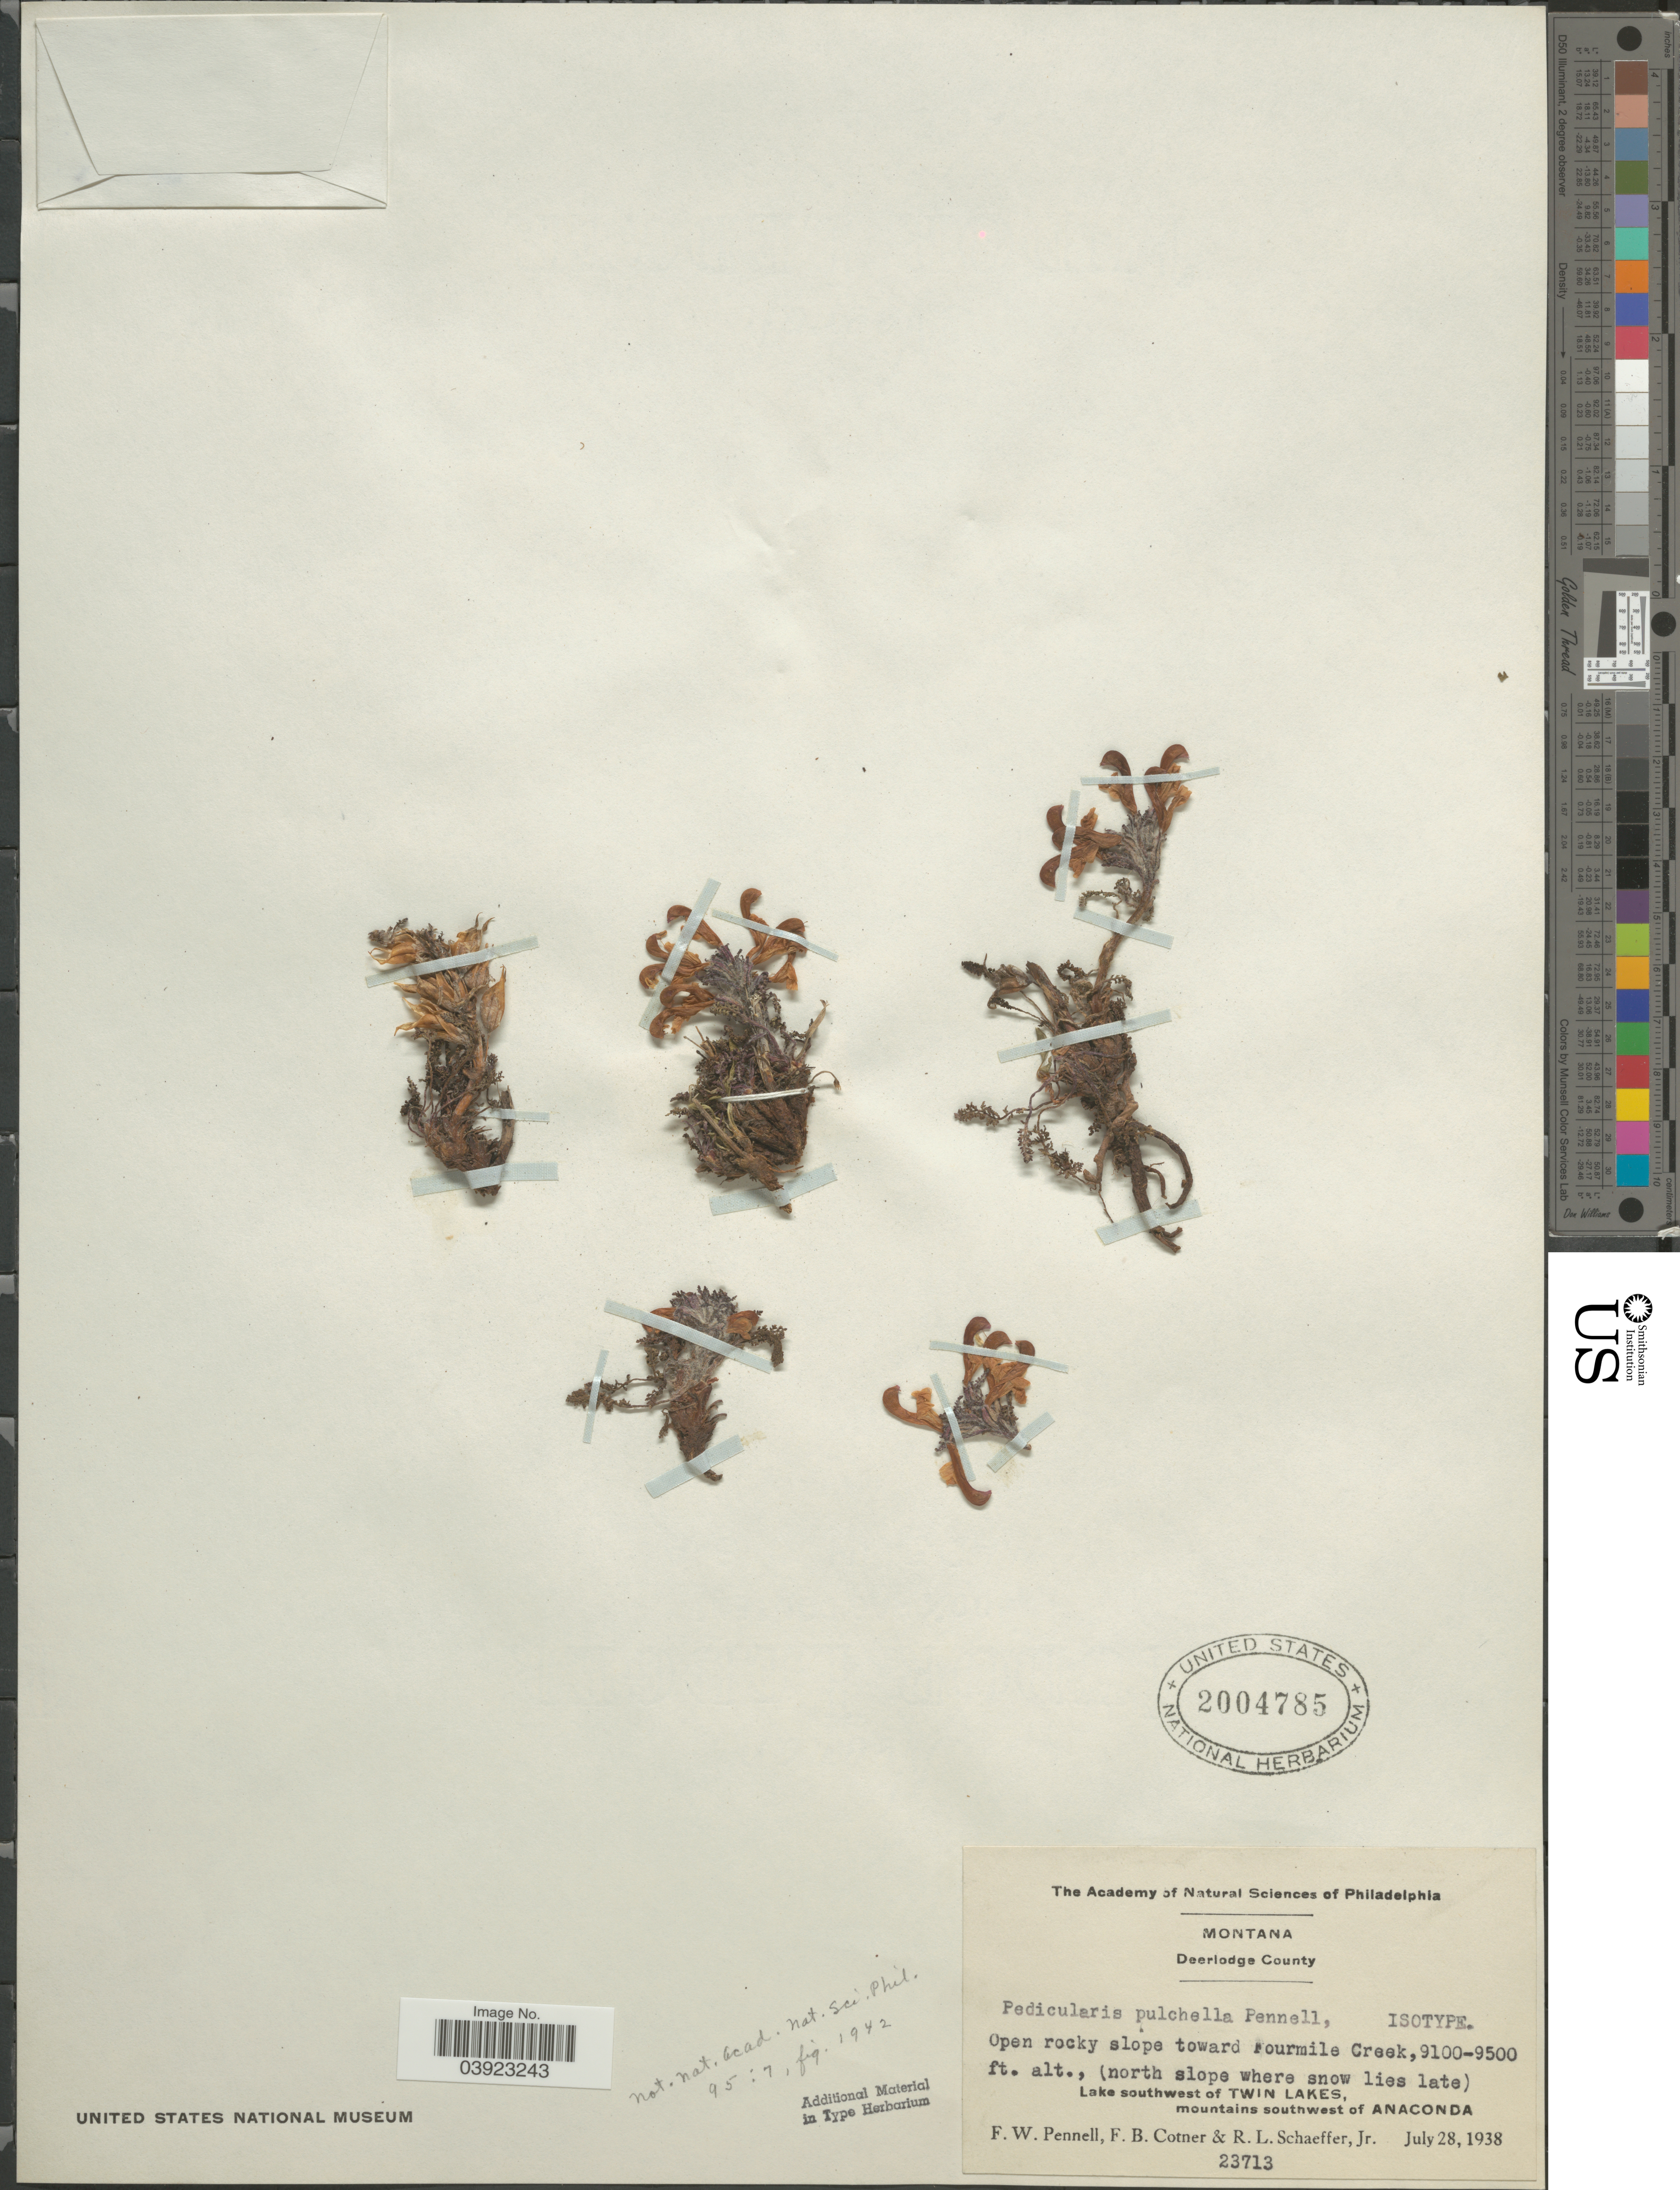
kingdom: Plantae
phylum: Tracheophyta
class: Magnoliopsida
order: Lamiales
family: Orobanchaceae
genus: Pedicularis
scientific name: Pedicularis pulchella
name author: Pennell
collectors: F. W. Pennell, F. Cotner & R. L. Schaeffer Jr.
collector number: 23713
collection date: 1938-07-28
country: United States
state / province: Montana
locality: Deerlodge County. Toward Fourmile Creek, (north slope where snow lies late) Lake southwest of Twin Lakes, mountains southwest of Anaconda.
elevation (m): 2774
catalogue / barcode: US 2004785